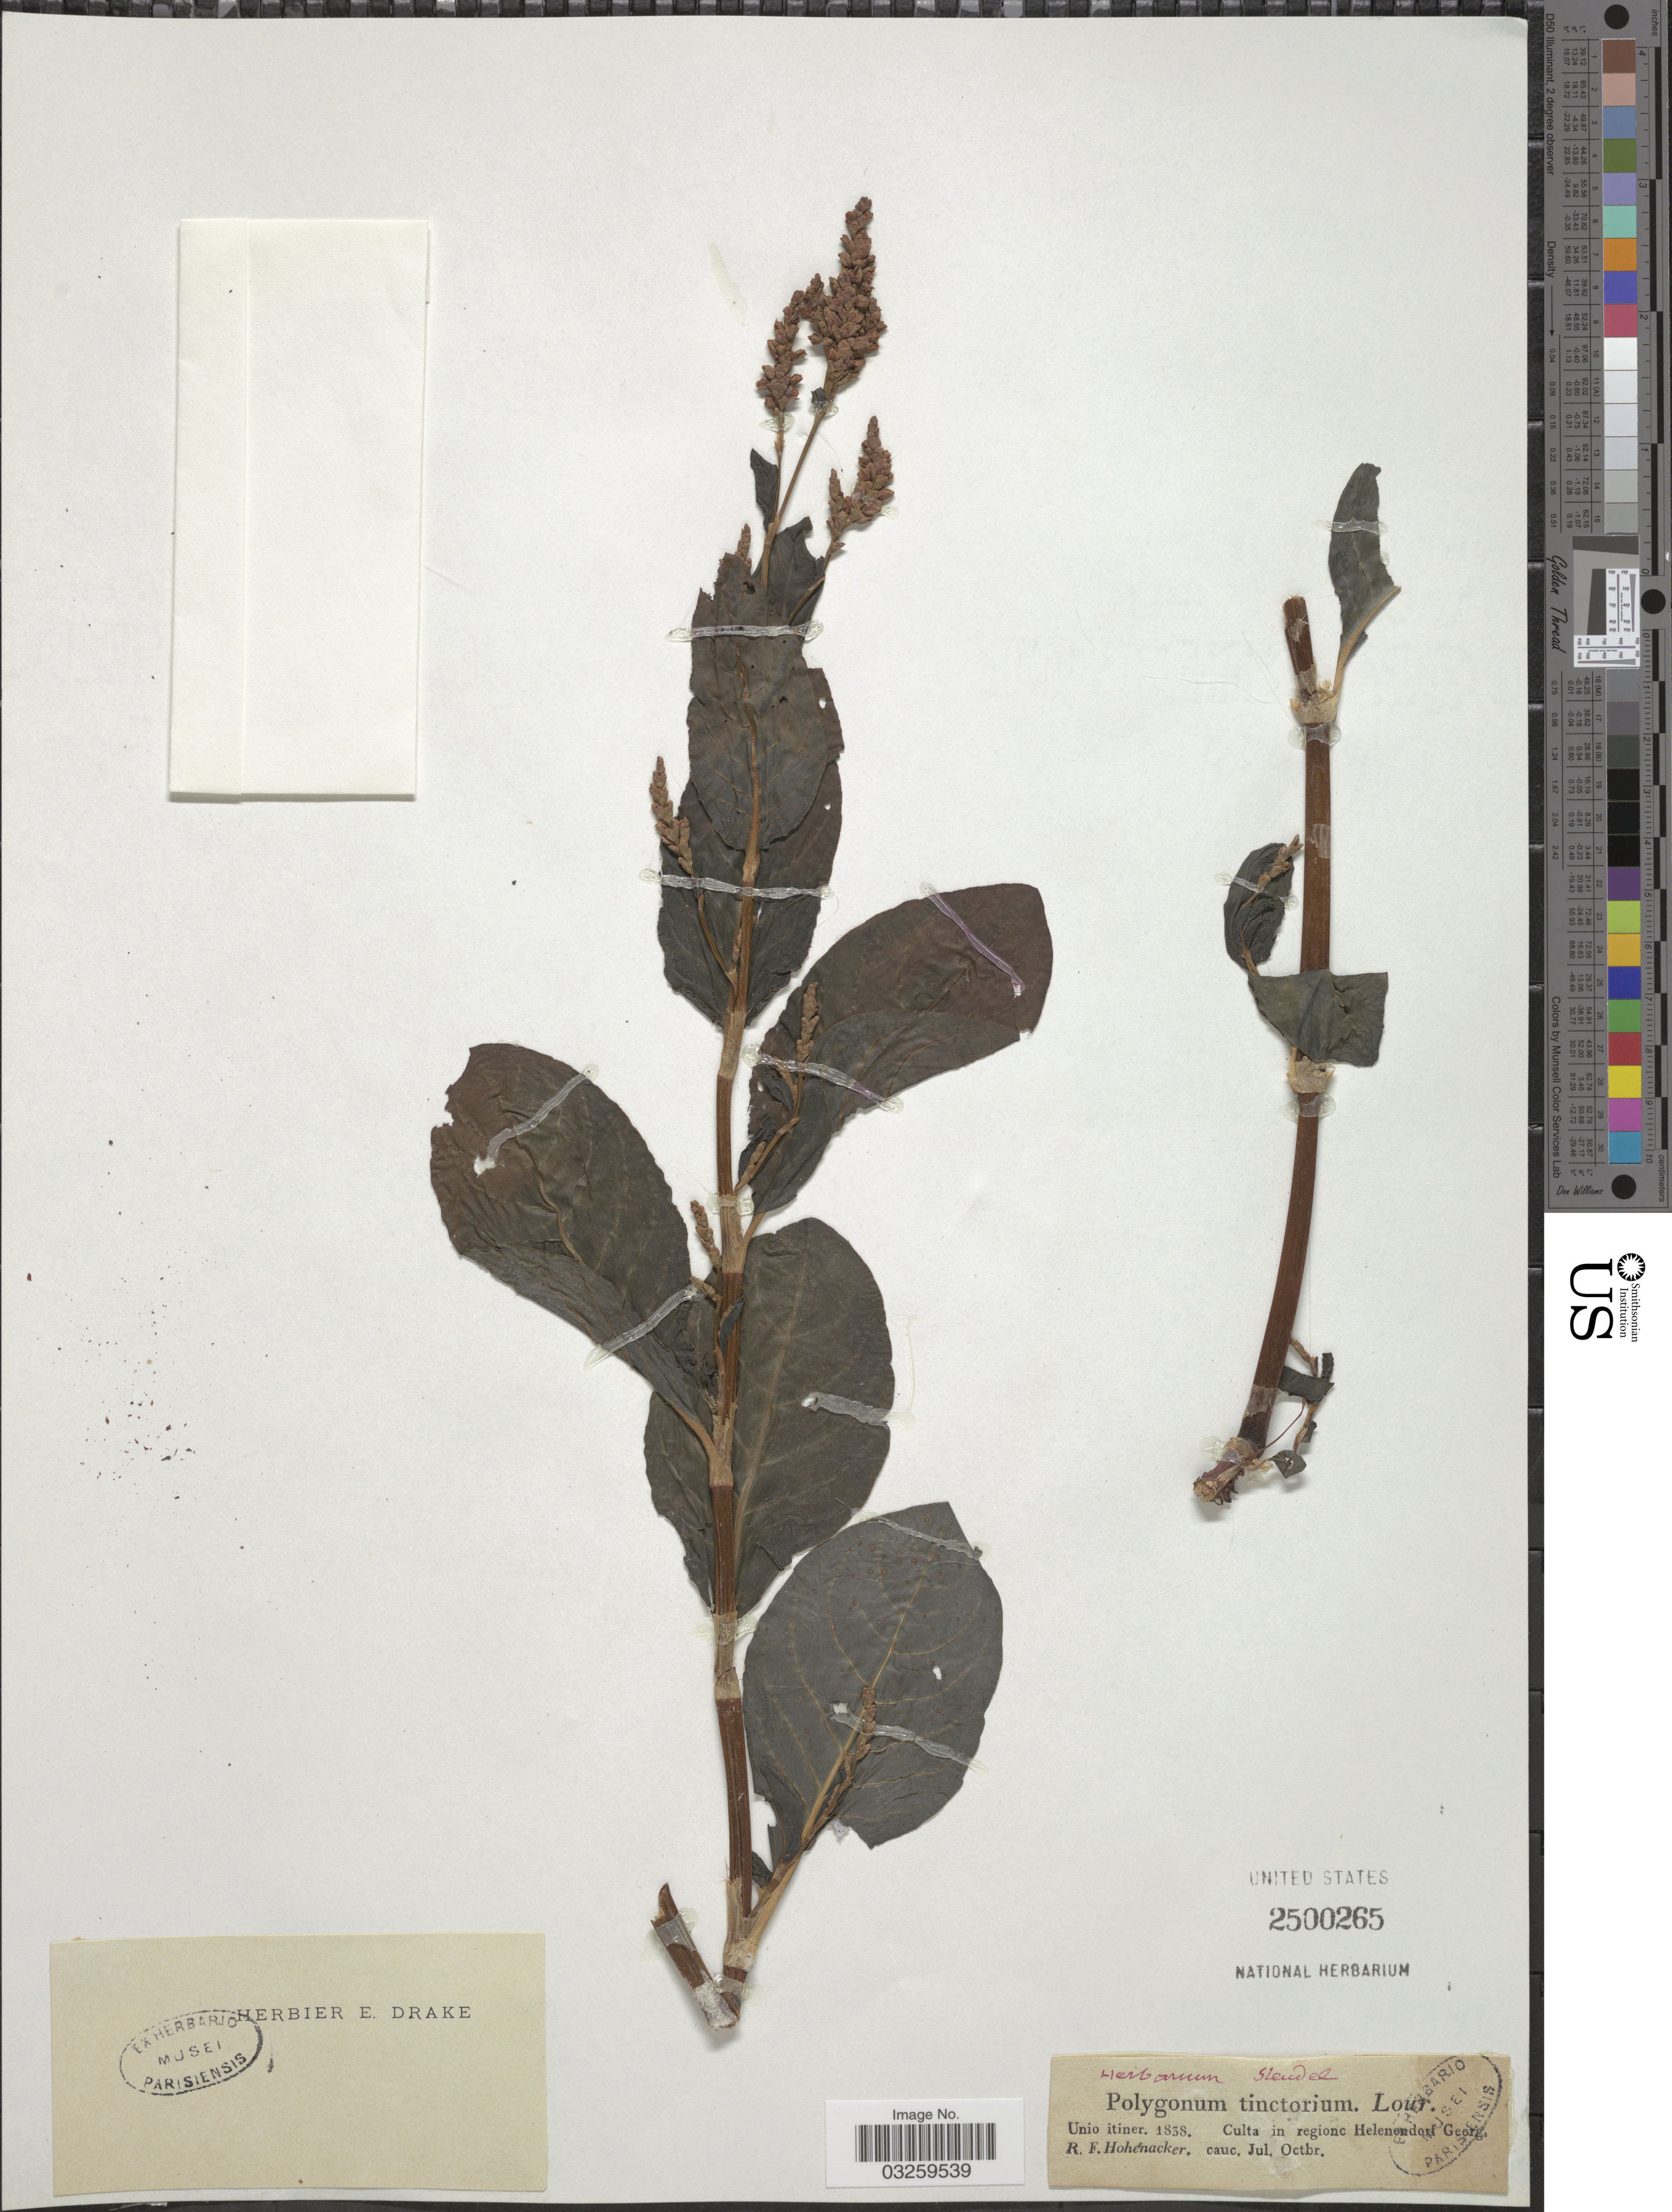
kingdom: Plantae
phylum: Tracheophyta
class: Magnoliopsida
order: Caryophyllales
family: Polygonaceae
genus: Polygonum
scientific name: Polygonum tinctorium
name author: W.T. Aiton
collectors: R. F. Hohenacker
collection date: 1838-07/1838-10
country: Georgia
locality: Unio itiner. Culta in regione Helenendorf Georg.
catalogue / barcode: US 2500265